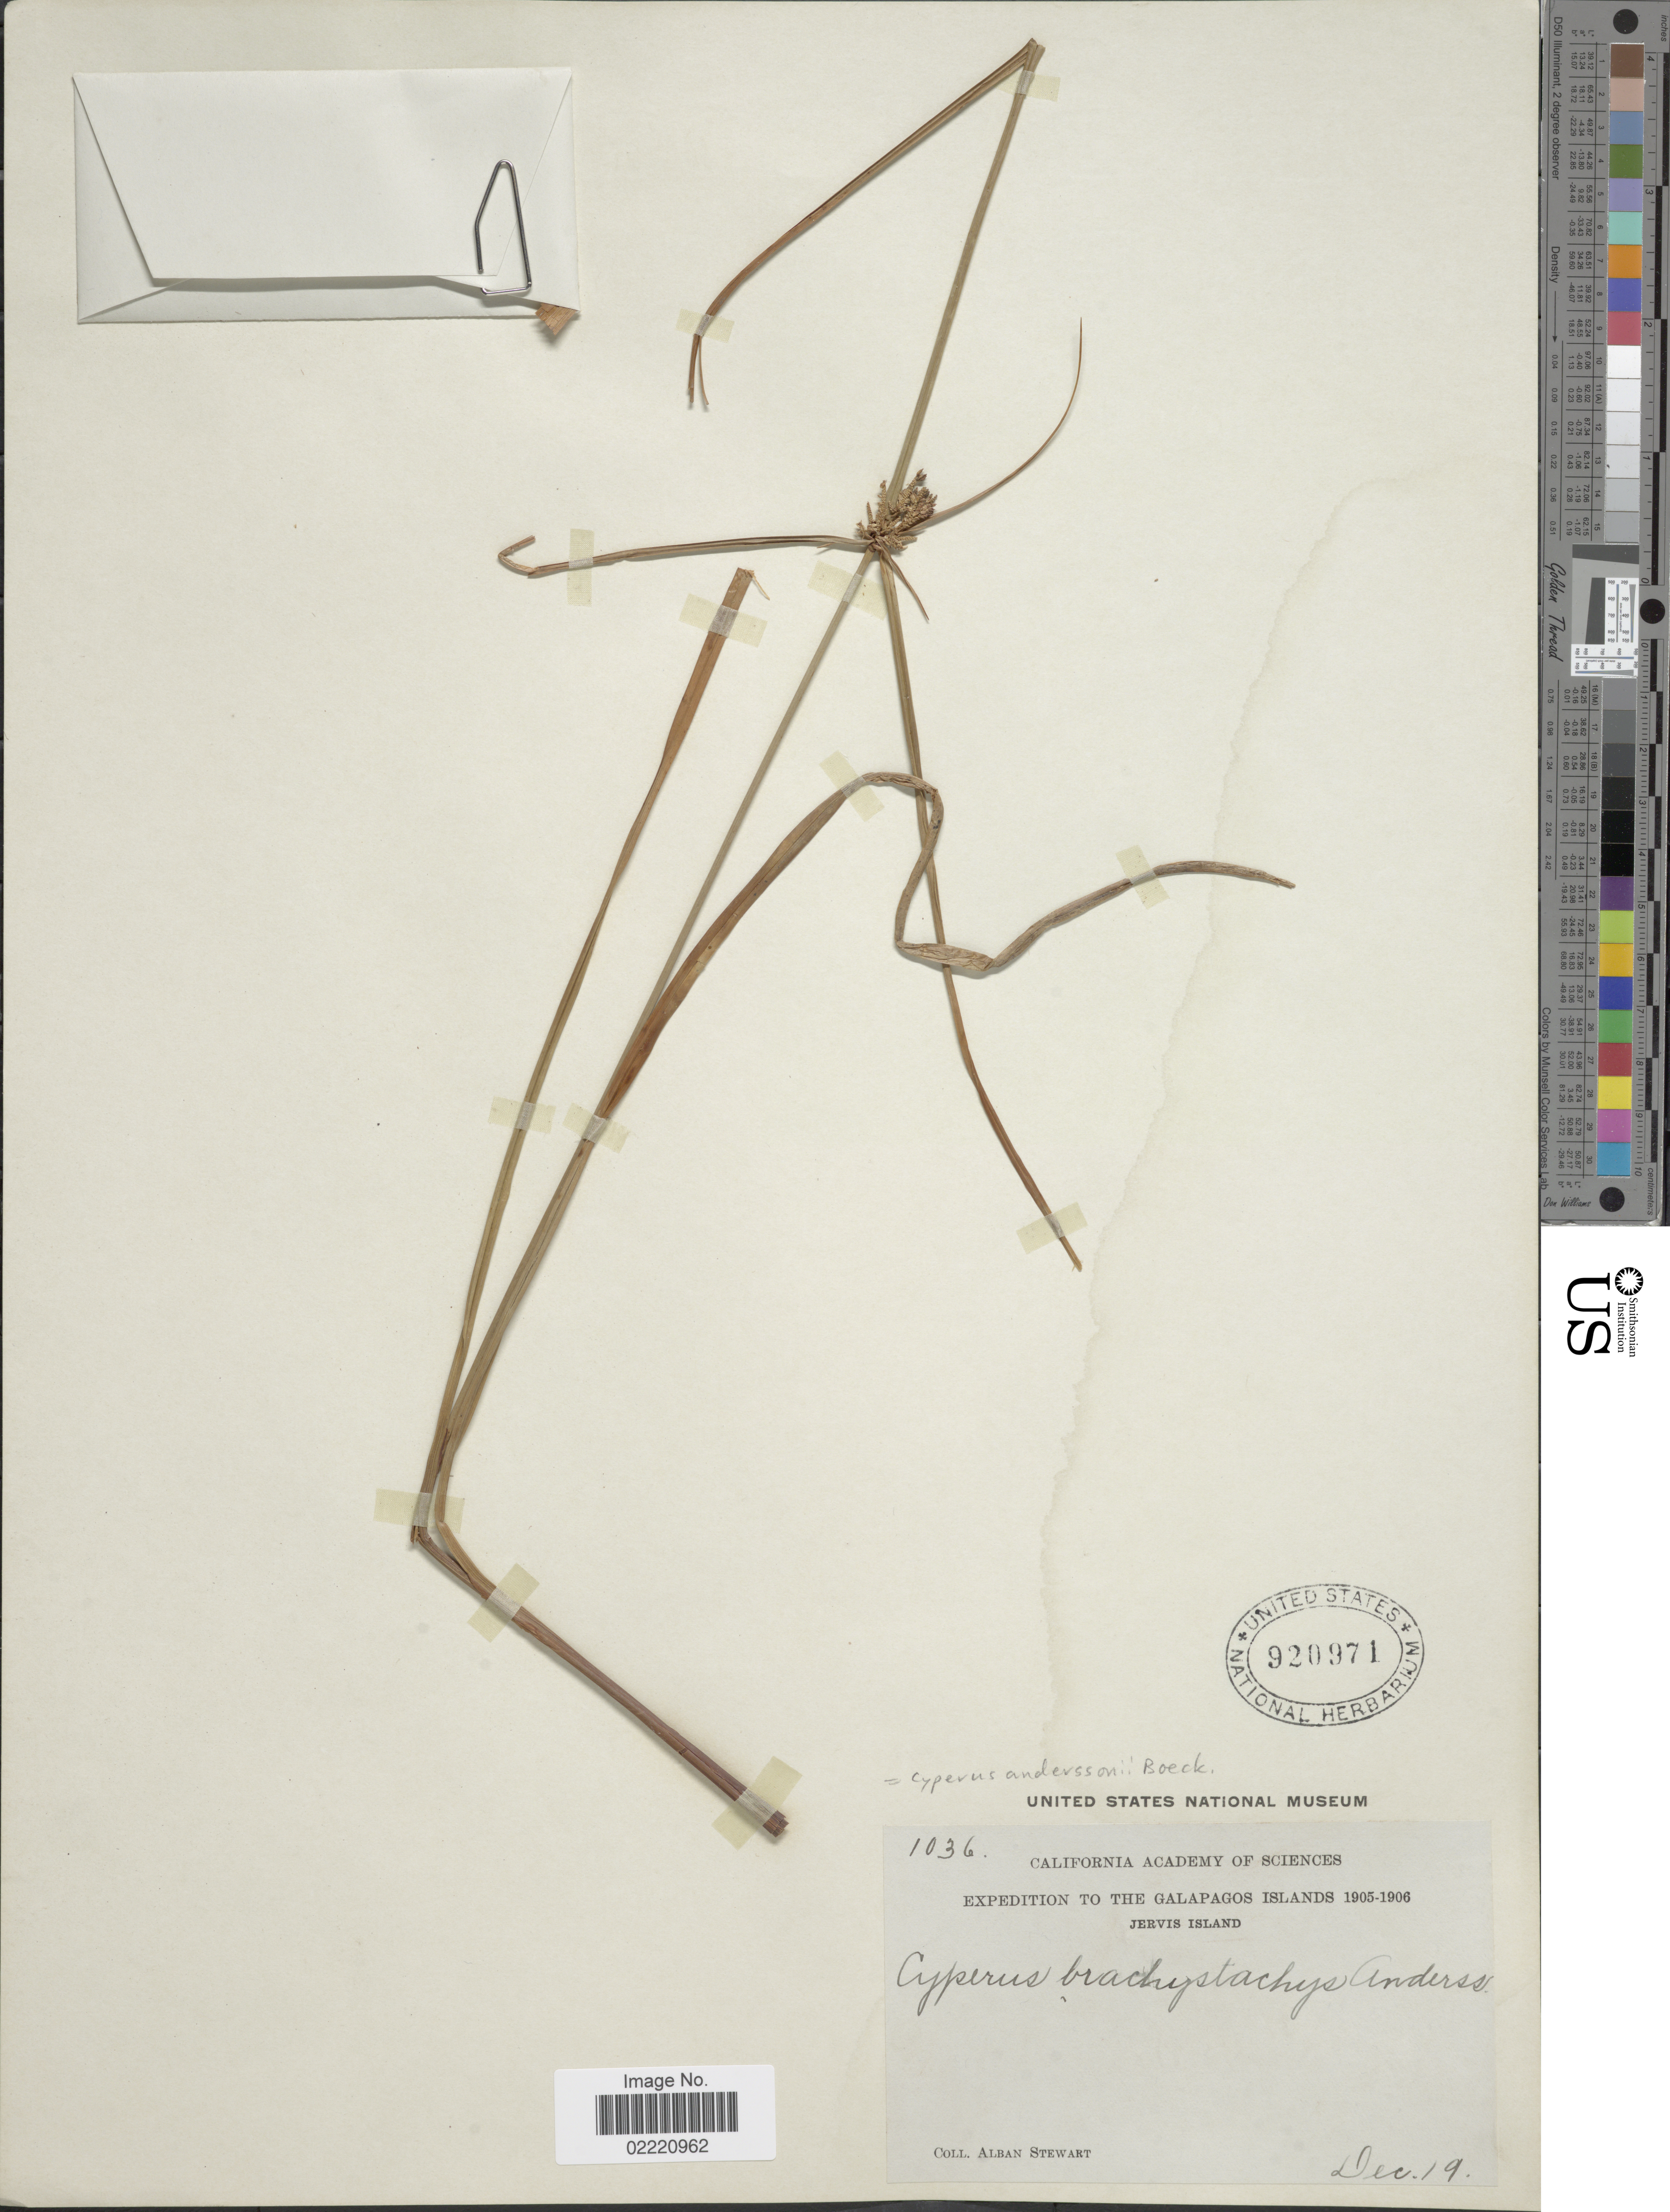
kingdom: Plantae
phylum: Tracheophyta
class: Liliopsida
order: Poales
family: Cyperaceae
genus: Cyperus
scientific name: Cyperus anderssonii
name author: Boeckeler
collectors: A. Stewart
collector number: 1036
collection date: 1905-12-19/1906-12-19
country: Ecuador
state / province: Colón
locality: The Galapagos Islands, Jervis Island.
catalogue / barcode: US 920971